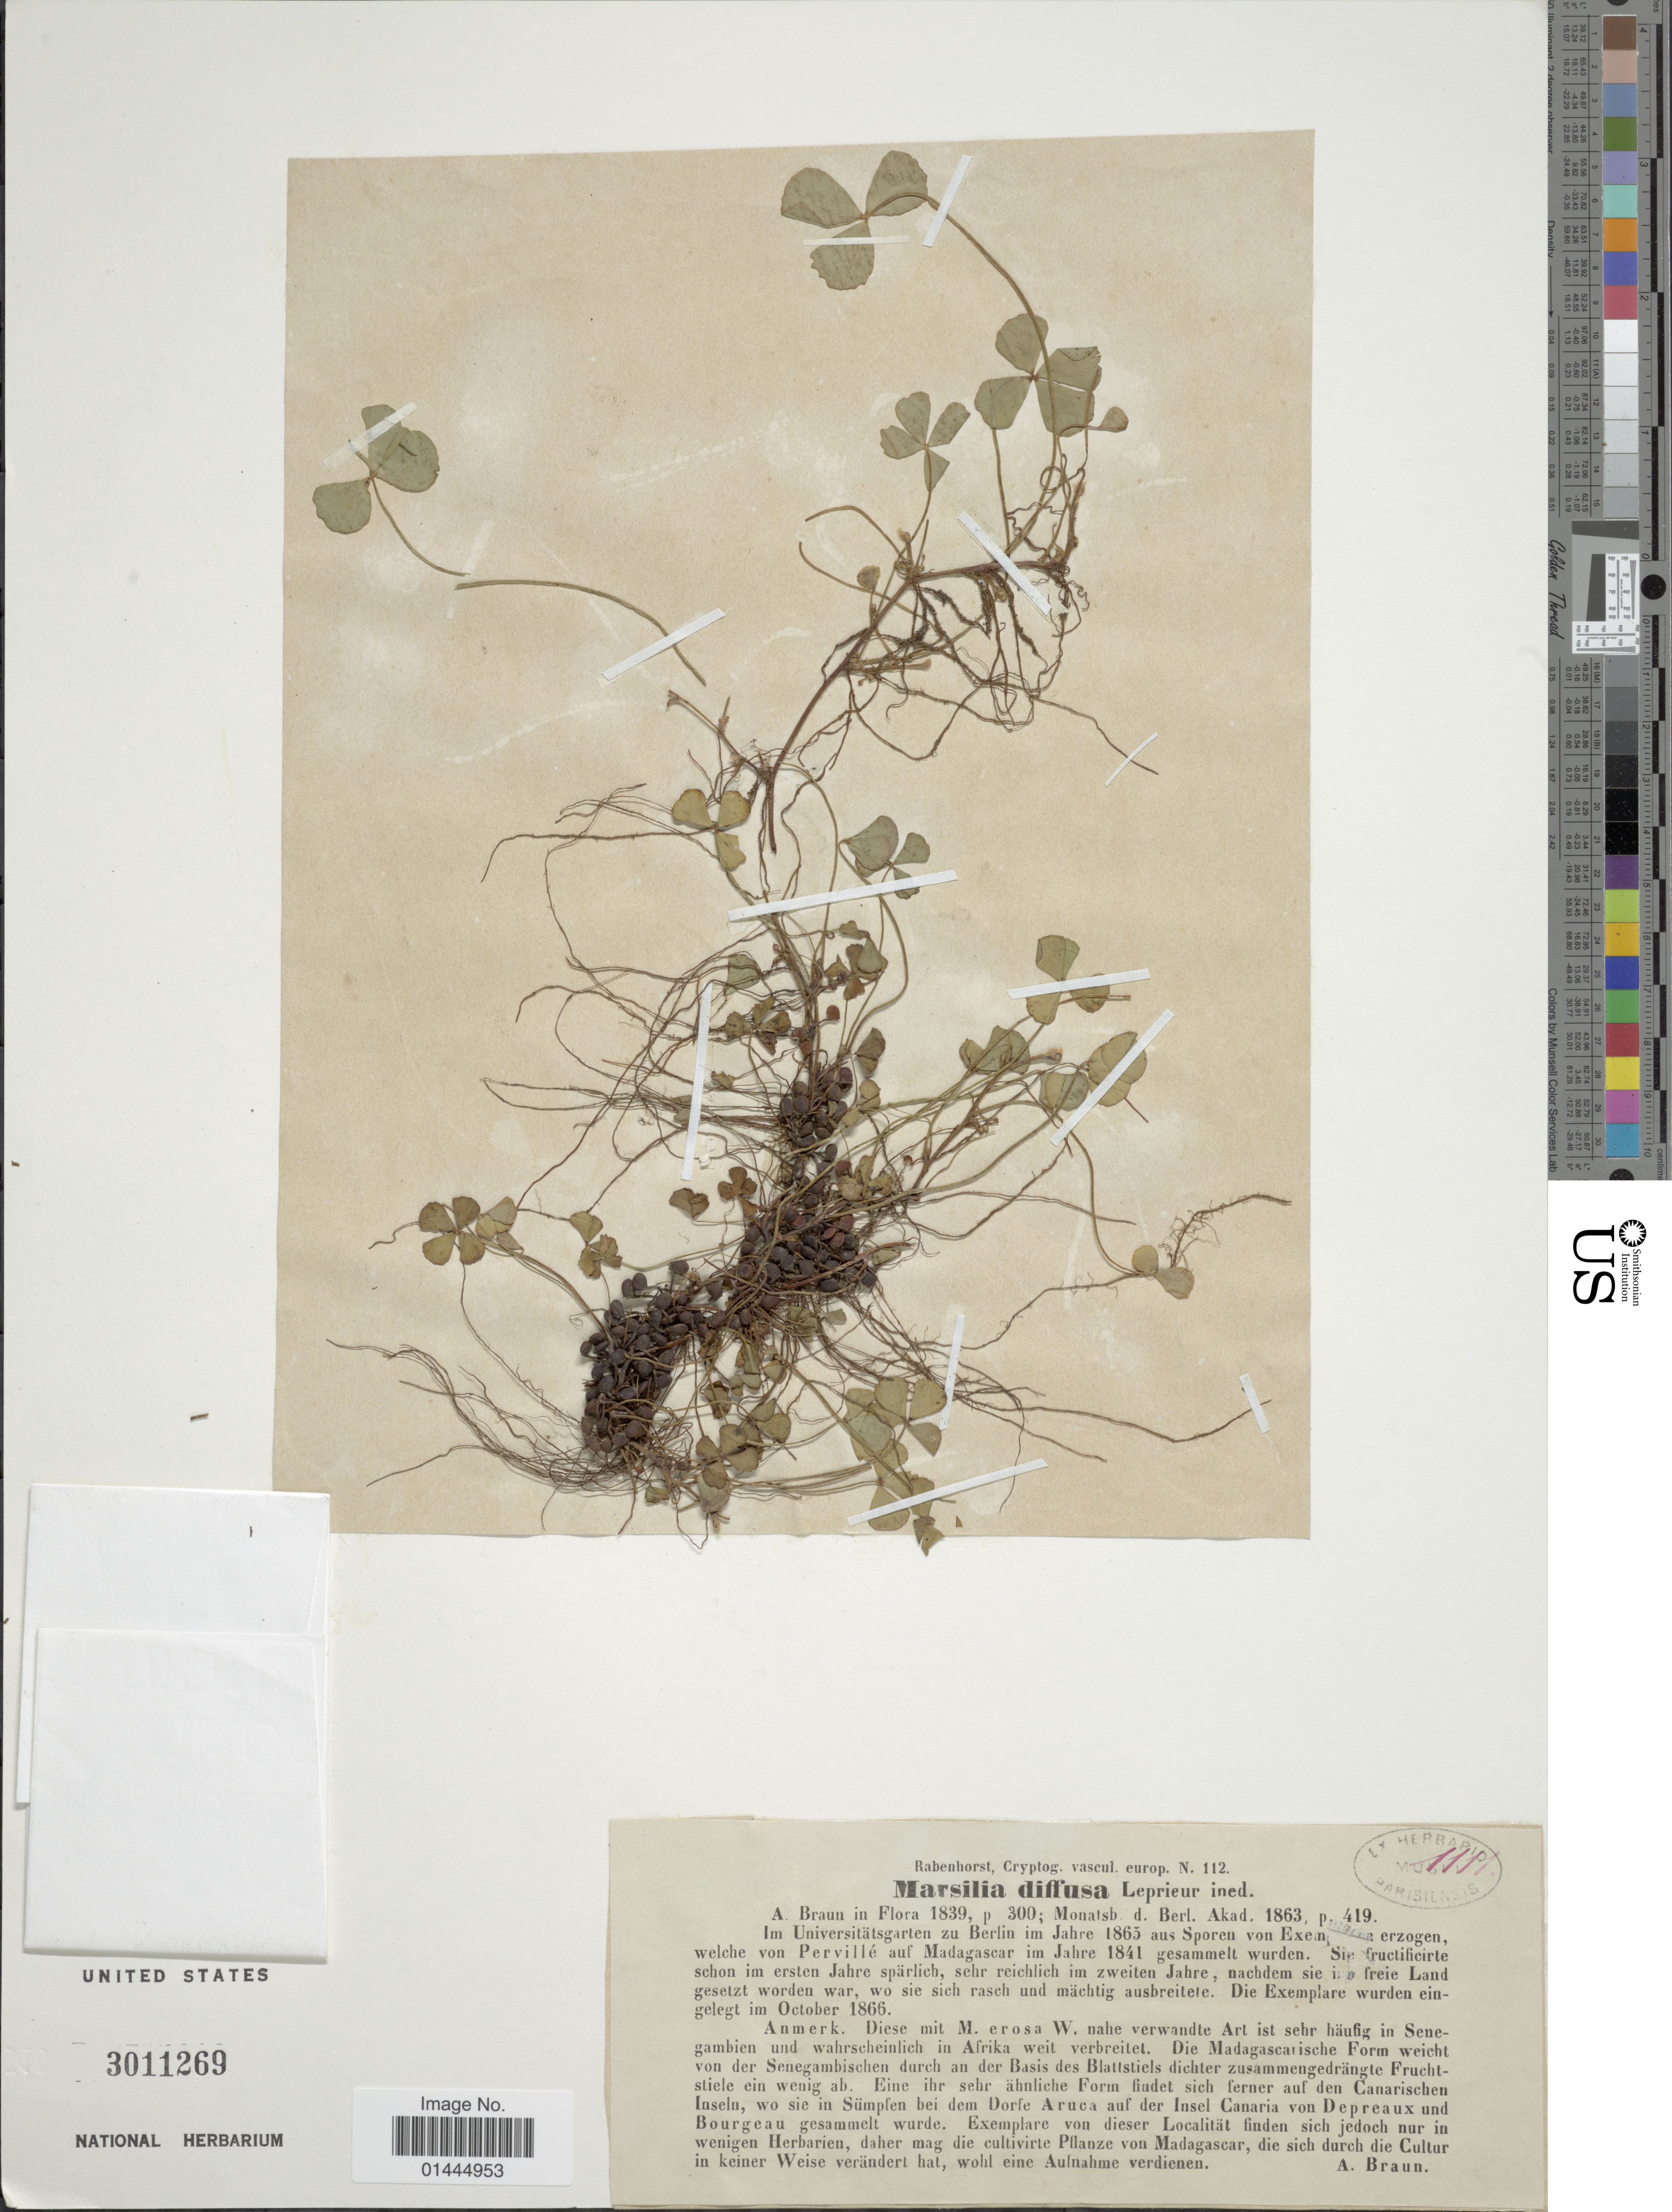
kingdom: Plantae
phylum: Tracheophyta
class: Polypodiopsida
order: Salviniales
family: Marsileaceae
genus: Marsilea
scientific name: Marsilea diffusa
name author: Lepr. ex A. Braun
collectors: A. Braun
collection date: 1866-10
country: Madagascar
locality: Finden sich jedoch nur in wenigen Herbarien, daher mag die cultivirte Pflanze von Madagascar, die sich durch die Cultur in kleiner Weise verandert hat, wohl eine Aufnahme verdienen. [unsure placement]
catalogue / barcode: US 3011269